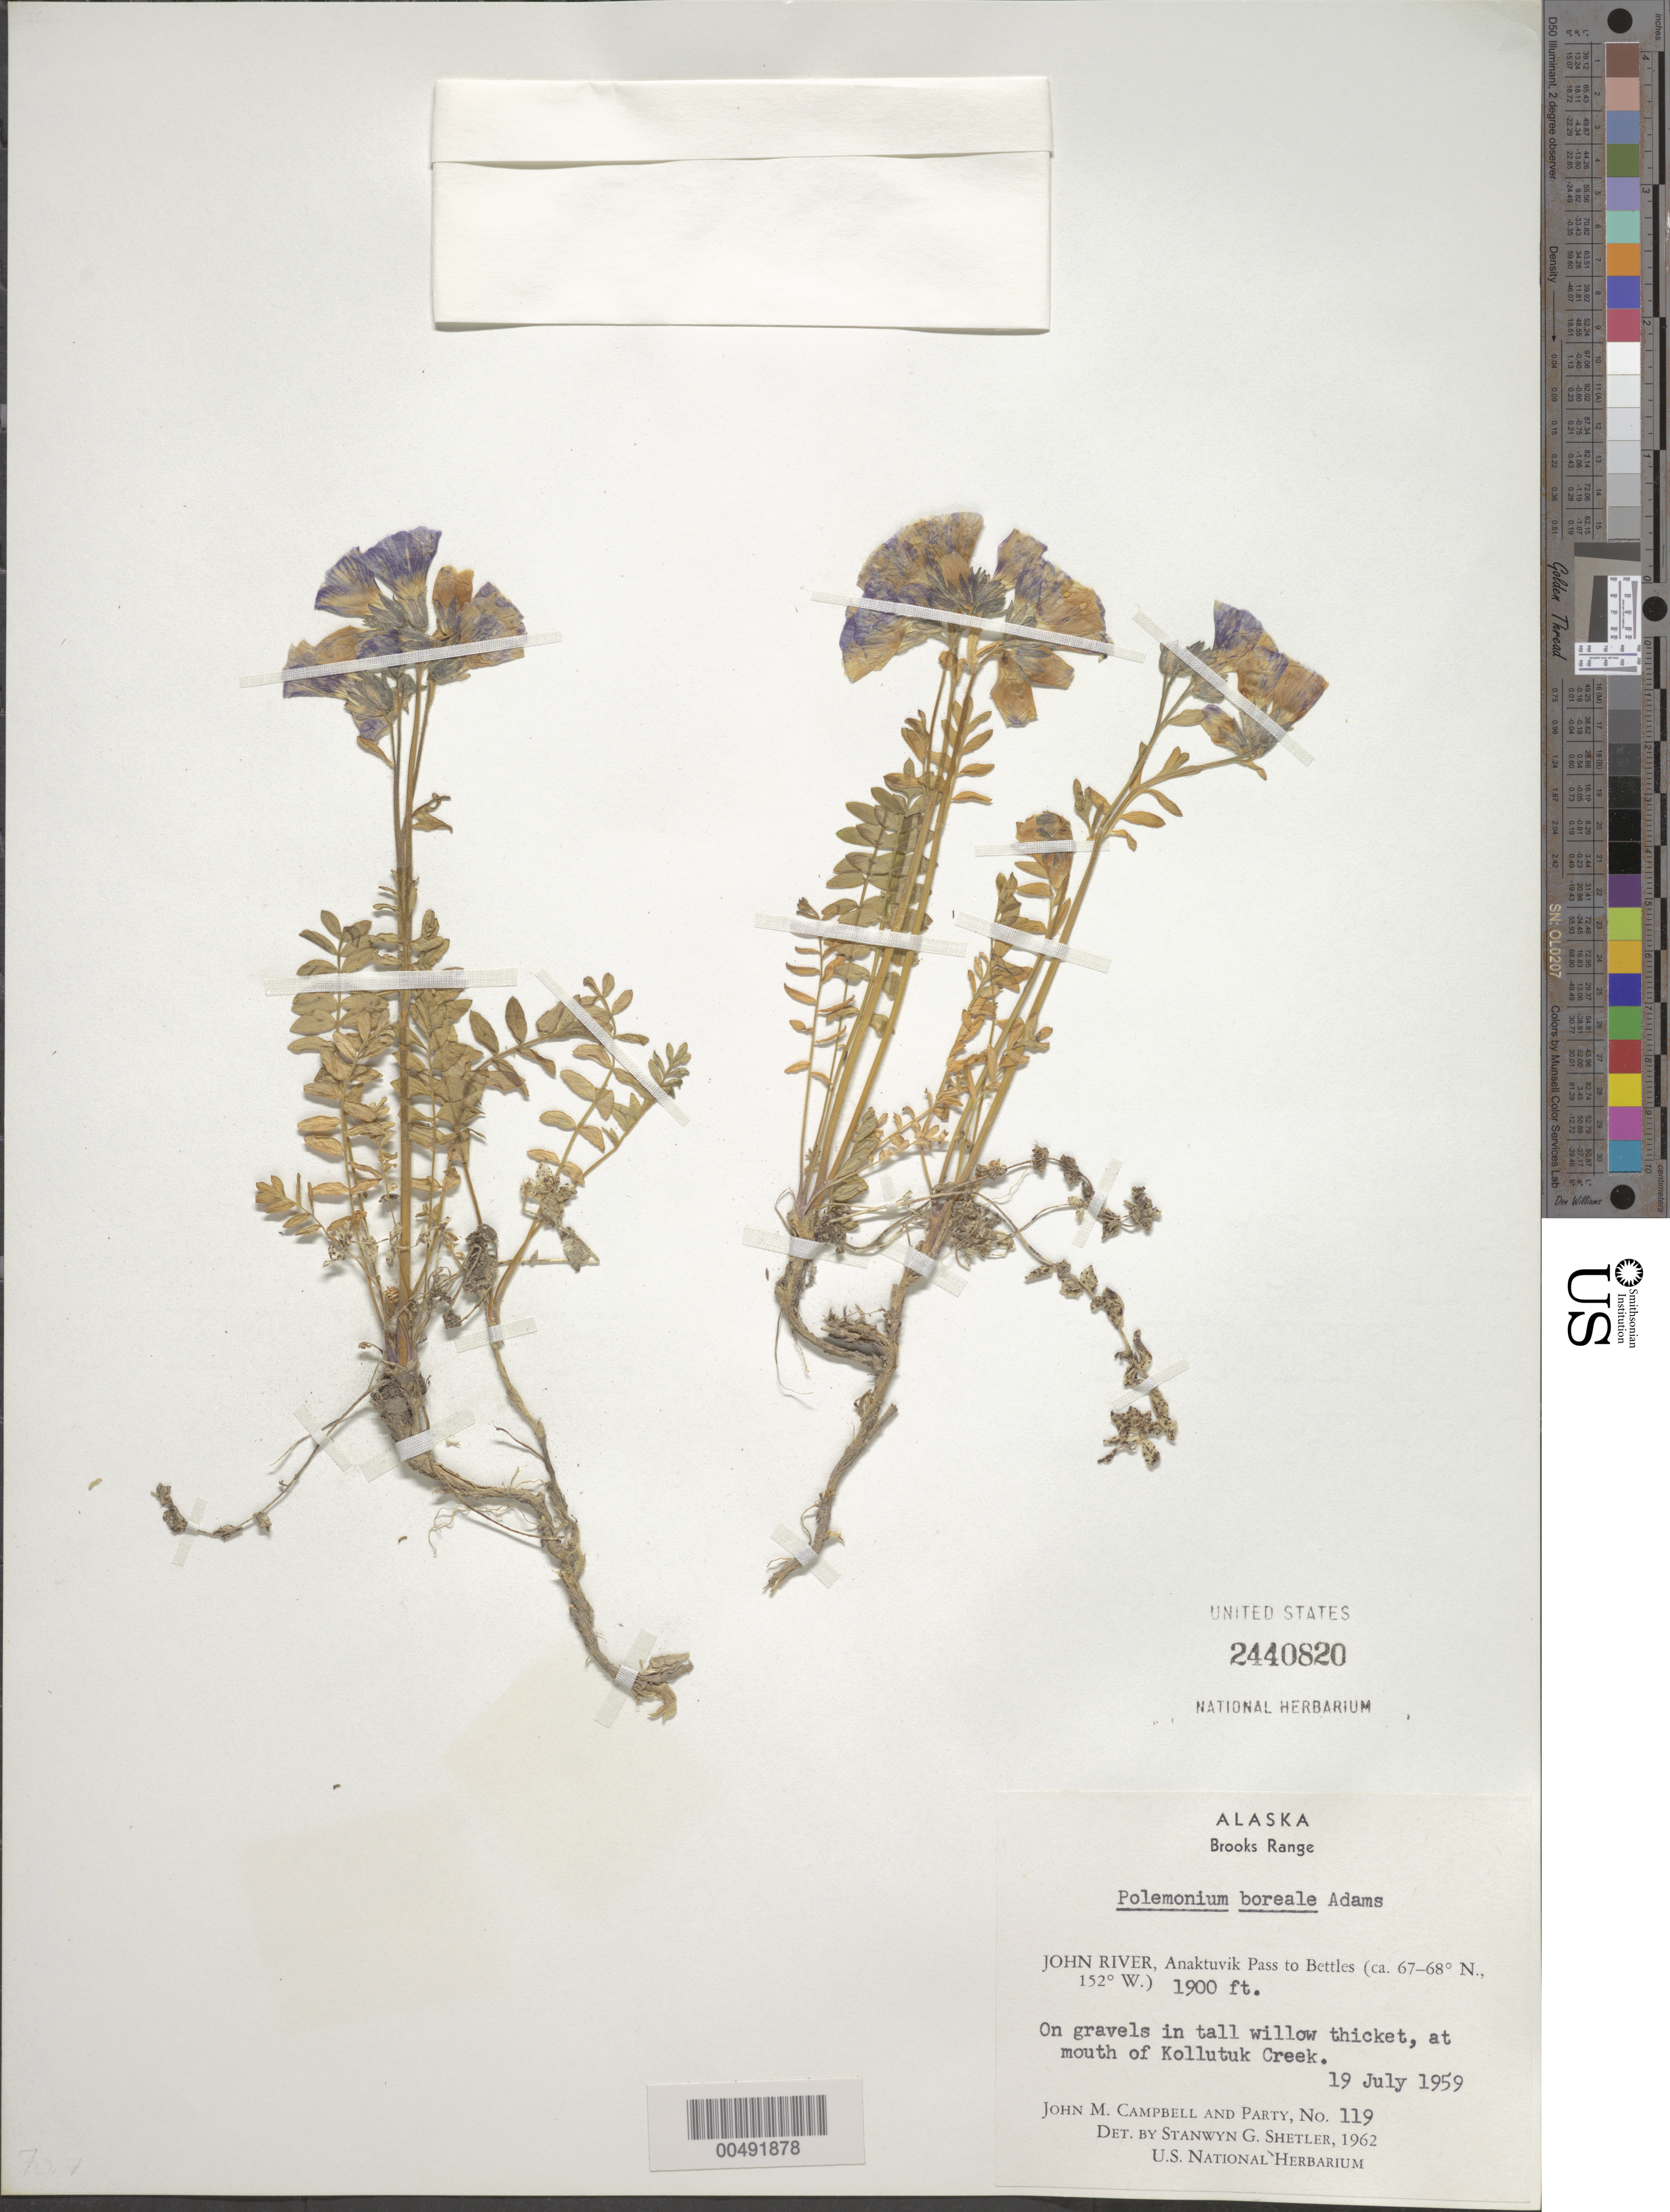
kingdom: Plantae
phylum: Tracheophyta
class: Magnoliopsida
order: Ericales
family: Polemoniaceae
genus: Polemonium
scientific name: Polemonium boreale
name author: Adams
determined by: Shetler, Stanwyn G., (US), NMNH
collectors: J. M. Campbell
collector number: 119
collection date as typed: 19 Jul 1959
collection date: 1959-07-19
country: United States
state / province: Alaska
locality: Brooks Range, John River, Anaktuvuk Pass to Bettles, at mouth of Kollutuk Creek (lat/long recorded as: lat=::: long=152:0:0:W)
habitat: on gravels in tall willow thicket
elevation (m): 579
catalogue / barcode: US 2440820